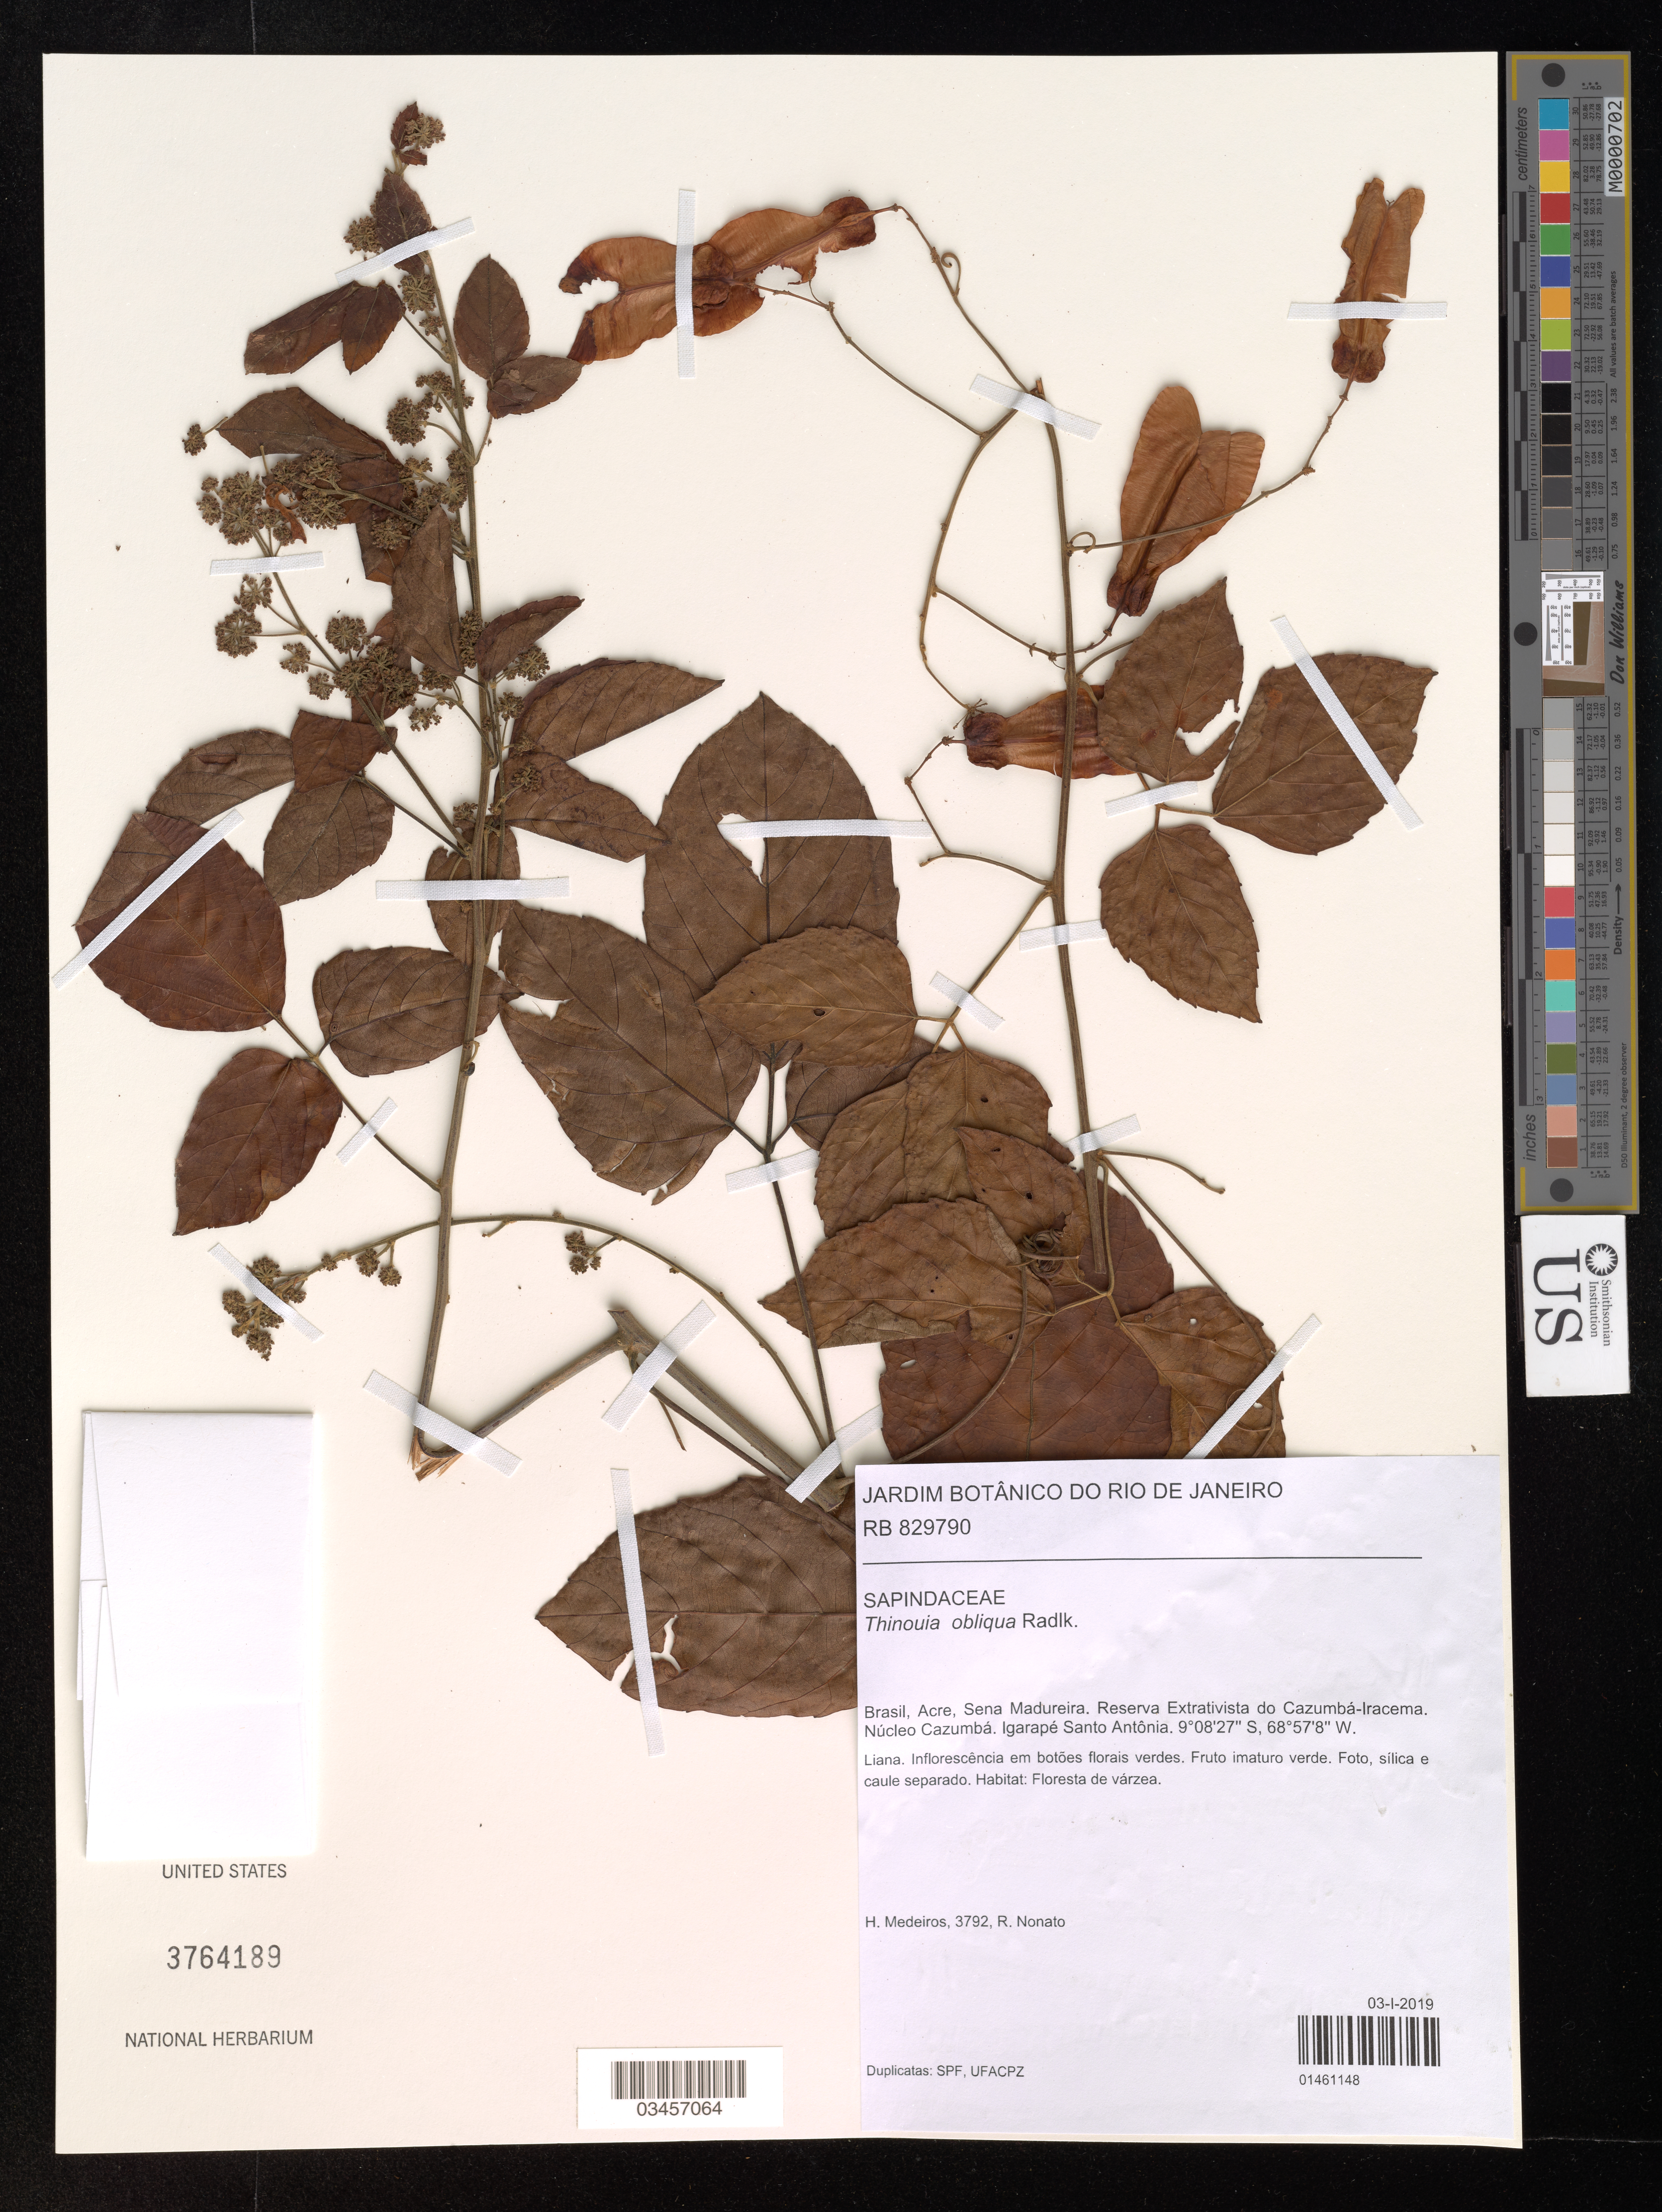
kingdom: Plantae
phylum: Tracheophyta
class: Magnoliopsida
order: Sapindales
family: Sapindaceae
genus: Thinouia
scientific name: Thinouia obliqua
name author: Radlk.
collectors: H. Medeiros & R. Nonato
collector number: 3792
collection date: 2019-01-03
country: Brazil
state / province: Acre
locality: Sena Madureira. Reserva Extrativista do Cazumbá-Iracema. Núcleo Cazumbá. Igarapé Santo Antonia.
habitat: Floresta de várzea.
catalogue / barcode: US 3764189